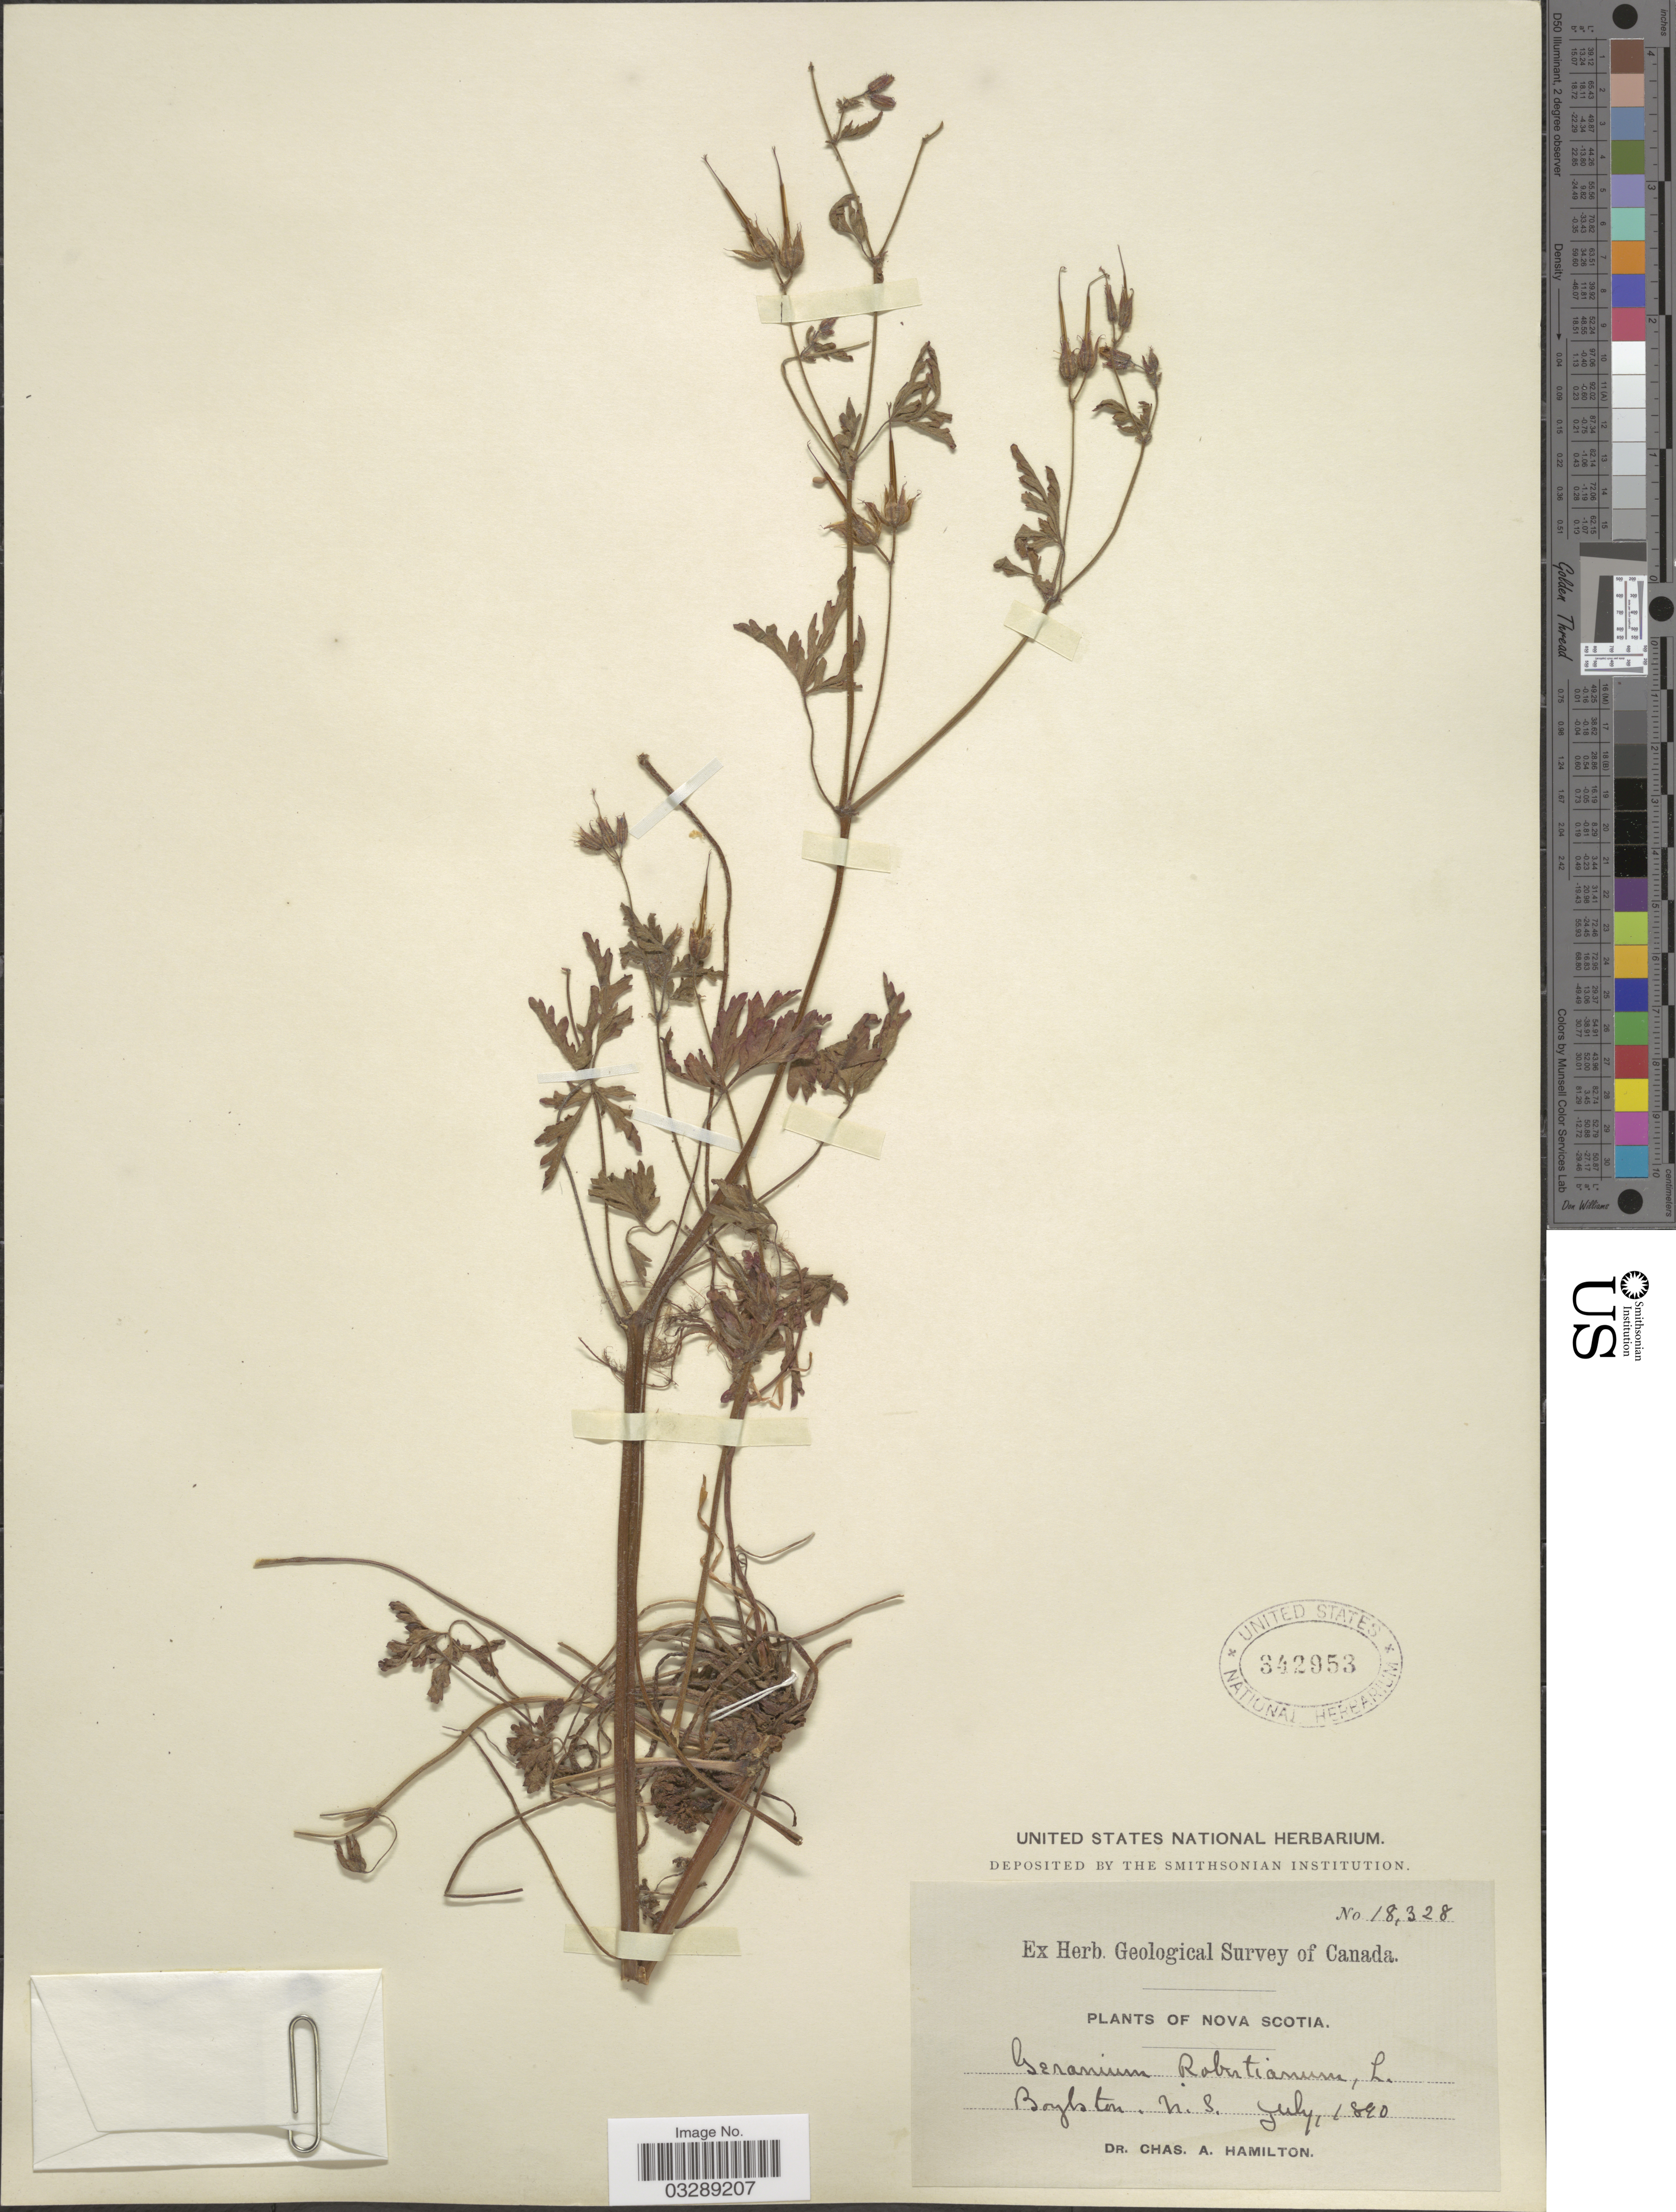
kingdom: Plantae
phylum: Tracheophyta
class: Magnoliopsida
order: Geraniales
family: Geraniaceae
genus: Geranium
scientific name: Geranium robertianum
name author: L.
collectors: C. A. Hamilton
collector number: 18328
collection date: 1890-07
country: Canada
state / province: Nova Scotia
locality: Boylston.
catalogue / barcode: US 342953